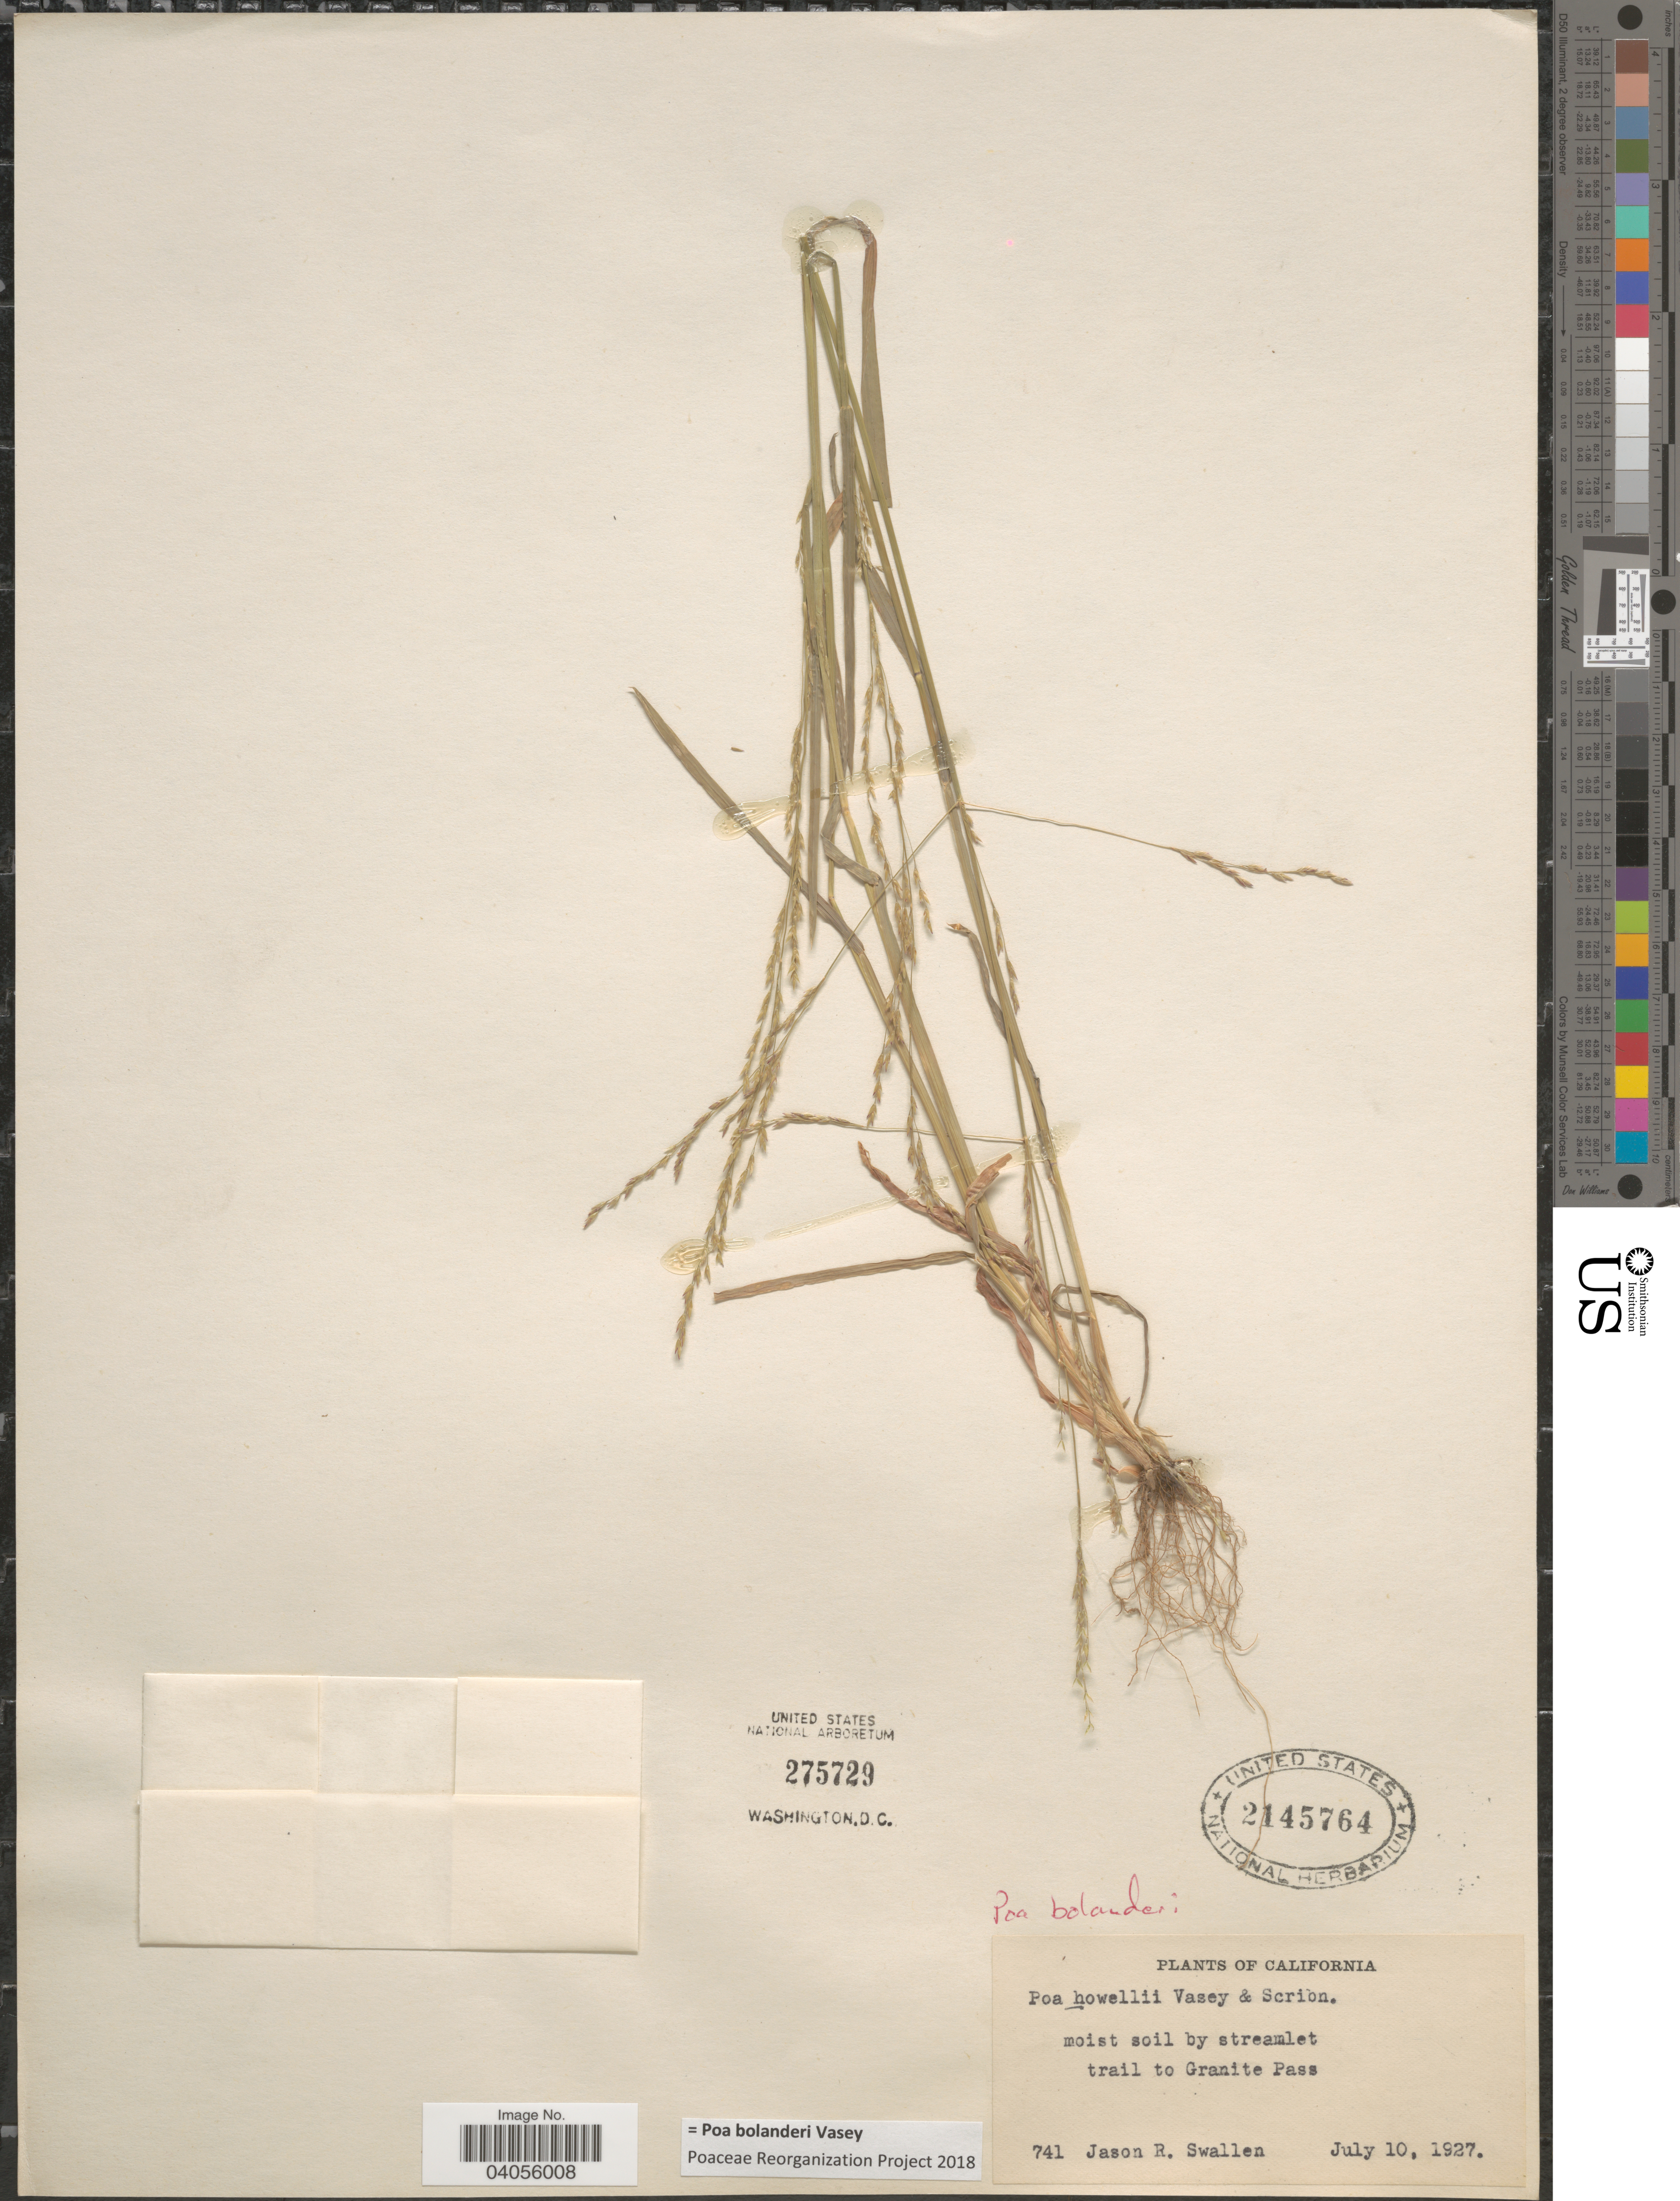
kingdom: Plantae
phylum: Tracheophyta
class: Liliopsida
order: Poales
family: Poaceae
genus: Poa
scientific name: Poa bolanderi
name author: Vasey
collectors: J. R. Swallen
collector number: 741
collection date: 1927-07-10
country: United States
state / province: California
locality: Moist soil by streamlet trail to Granite Pass.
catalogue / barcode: US 2145764